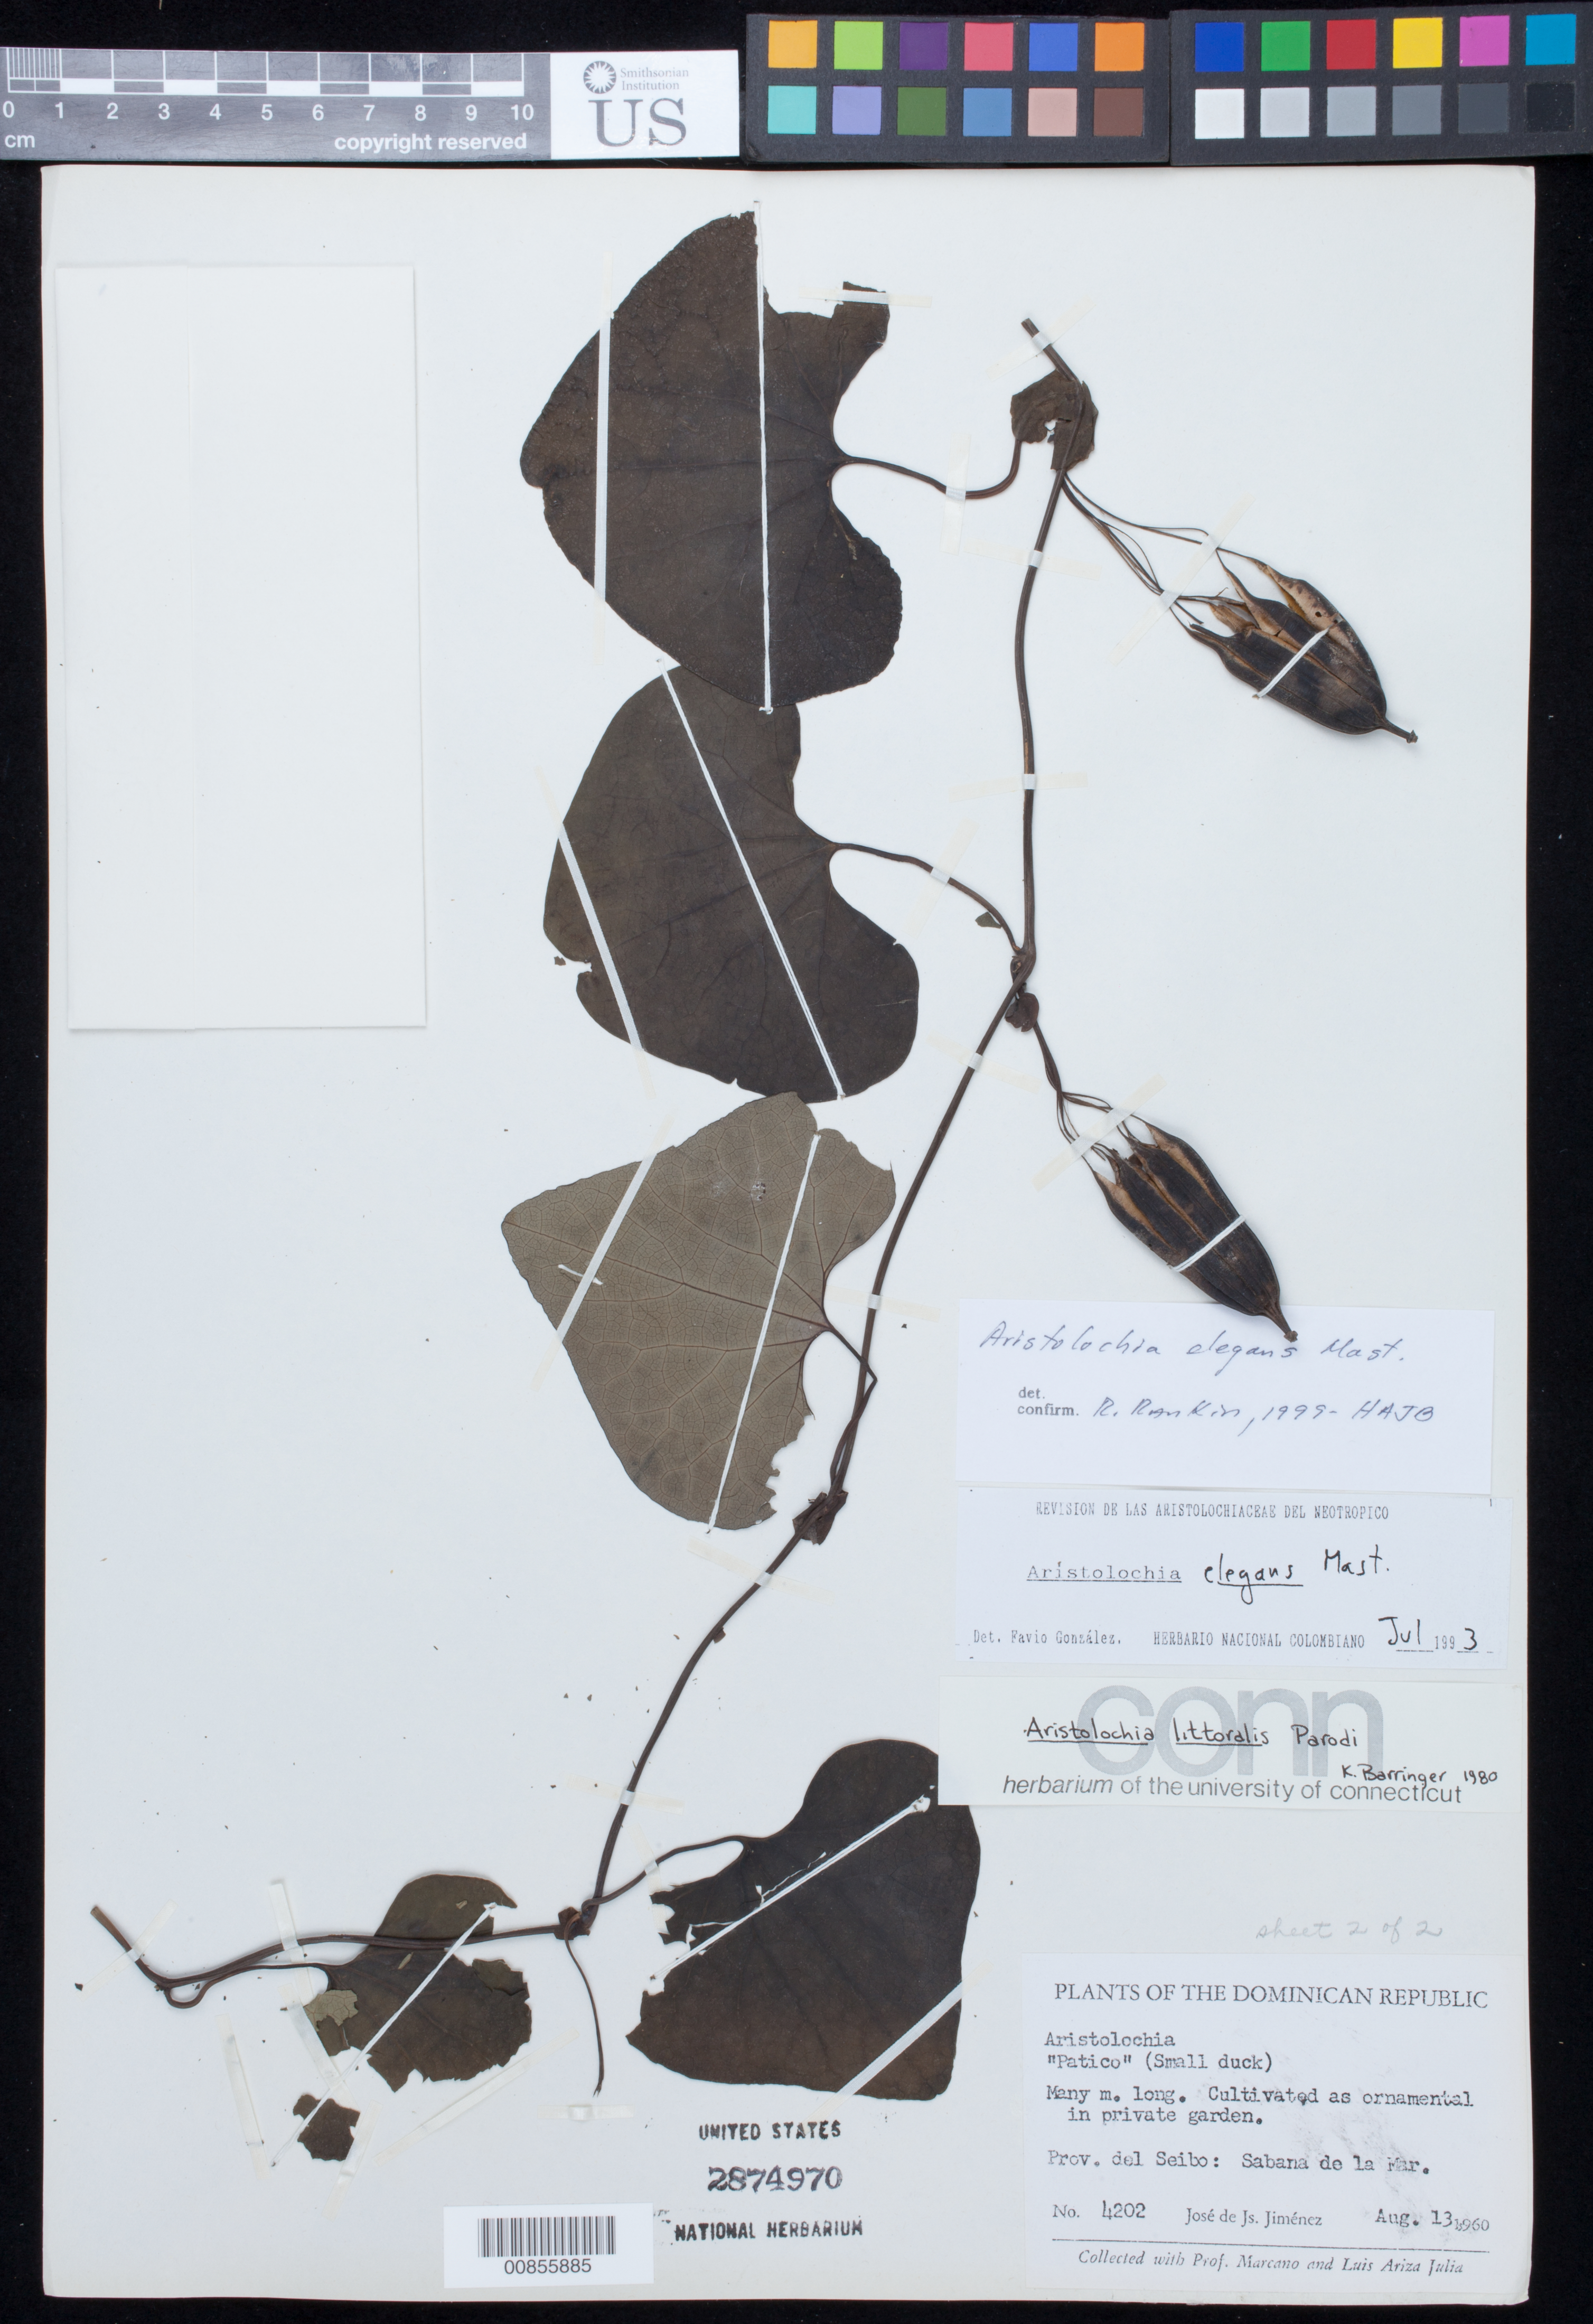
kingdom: Plantae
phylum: Tracheophyta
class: Magnoliopsida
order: Piperales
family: Aristolochiaceae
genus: Aristolochia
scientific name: Aristolochia elegans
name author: Mast.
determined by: Rankin Rodriguez, Rosa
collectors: J. J. Jiménez Almonte, E. J. Marcano F. & L. Ariza-Julia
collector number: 4202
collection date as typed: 13 Aug 1960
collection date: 1960-08-13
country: Dominican Republic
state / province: El Seibo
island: Hispaniola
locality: Sabana del Mar. Private Garden.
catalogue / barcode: US 2874970